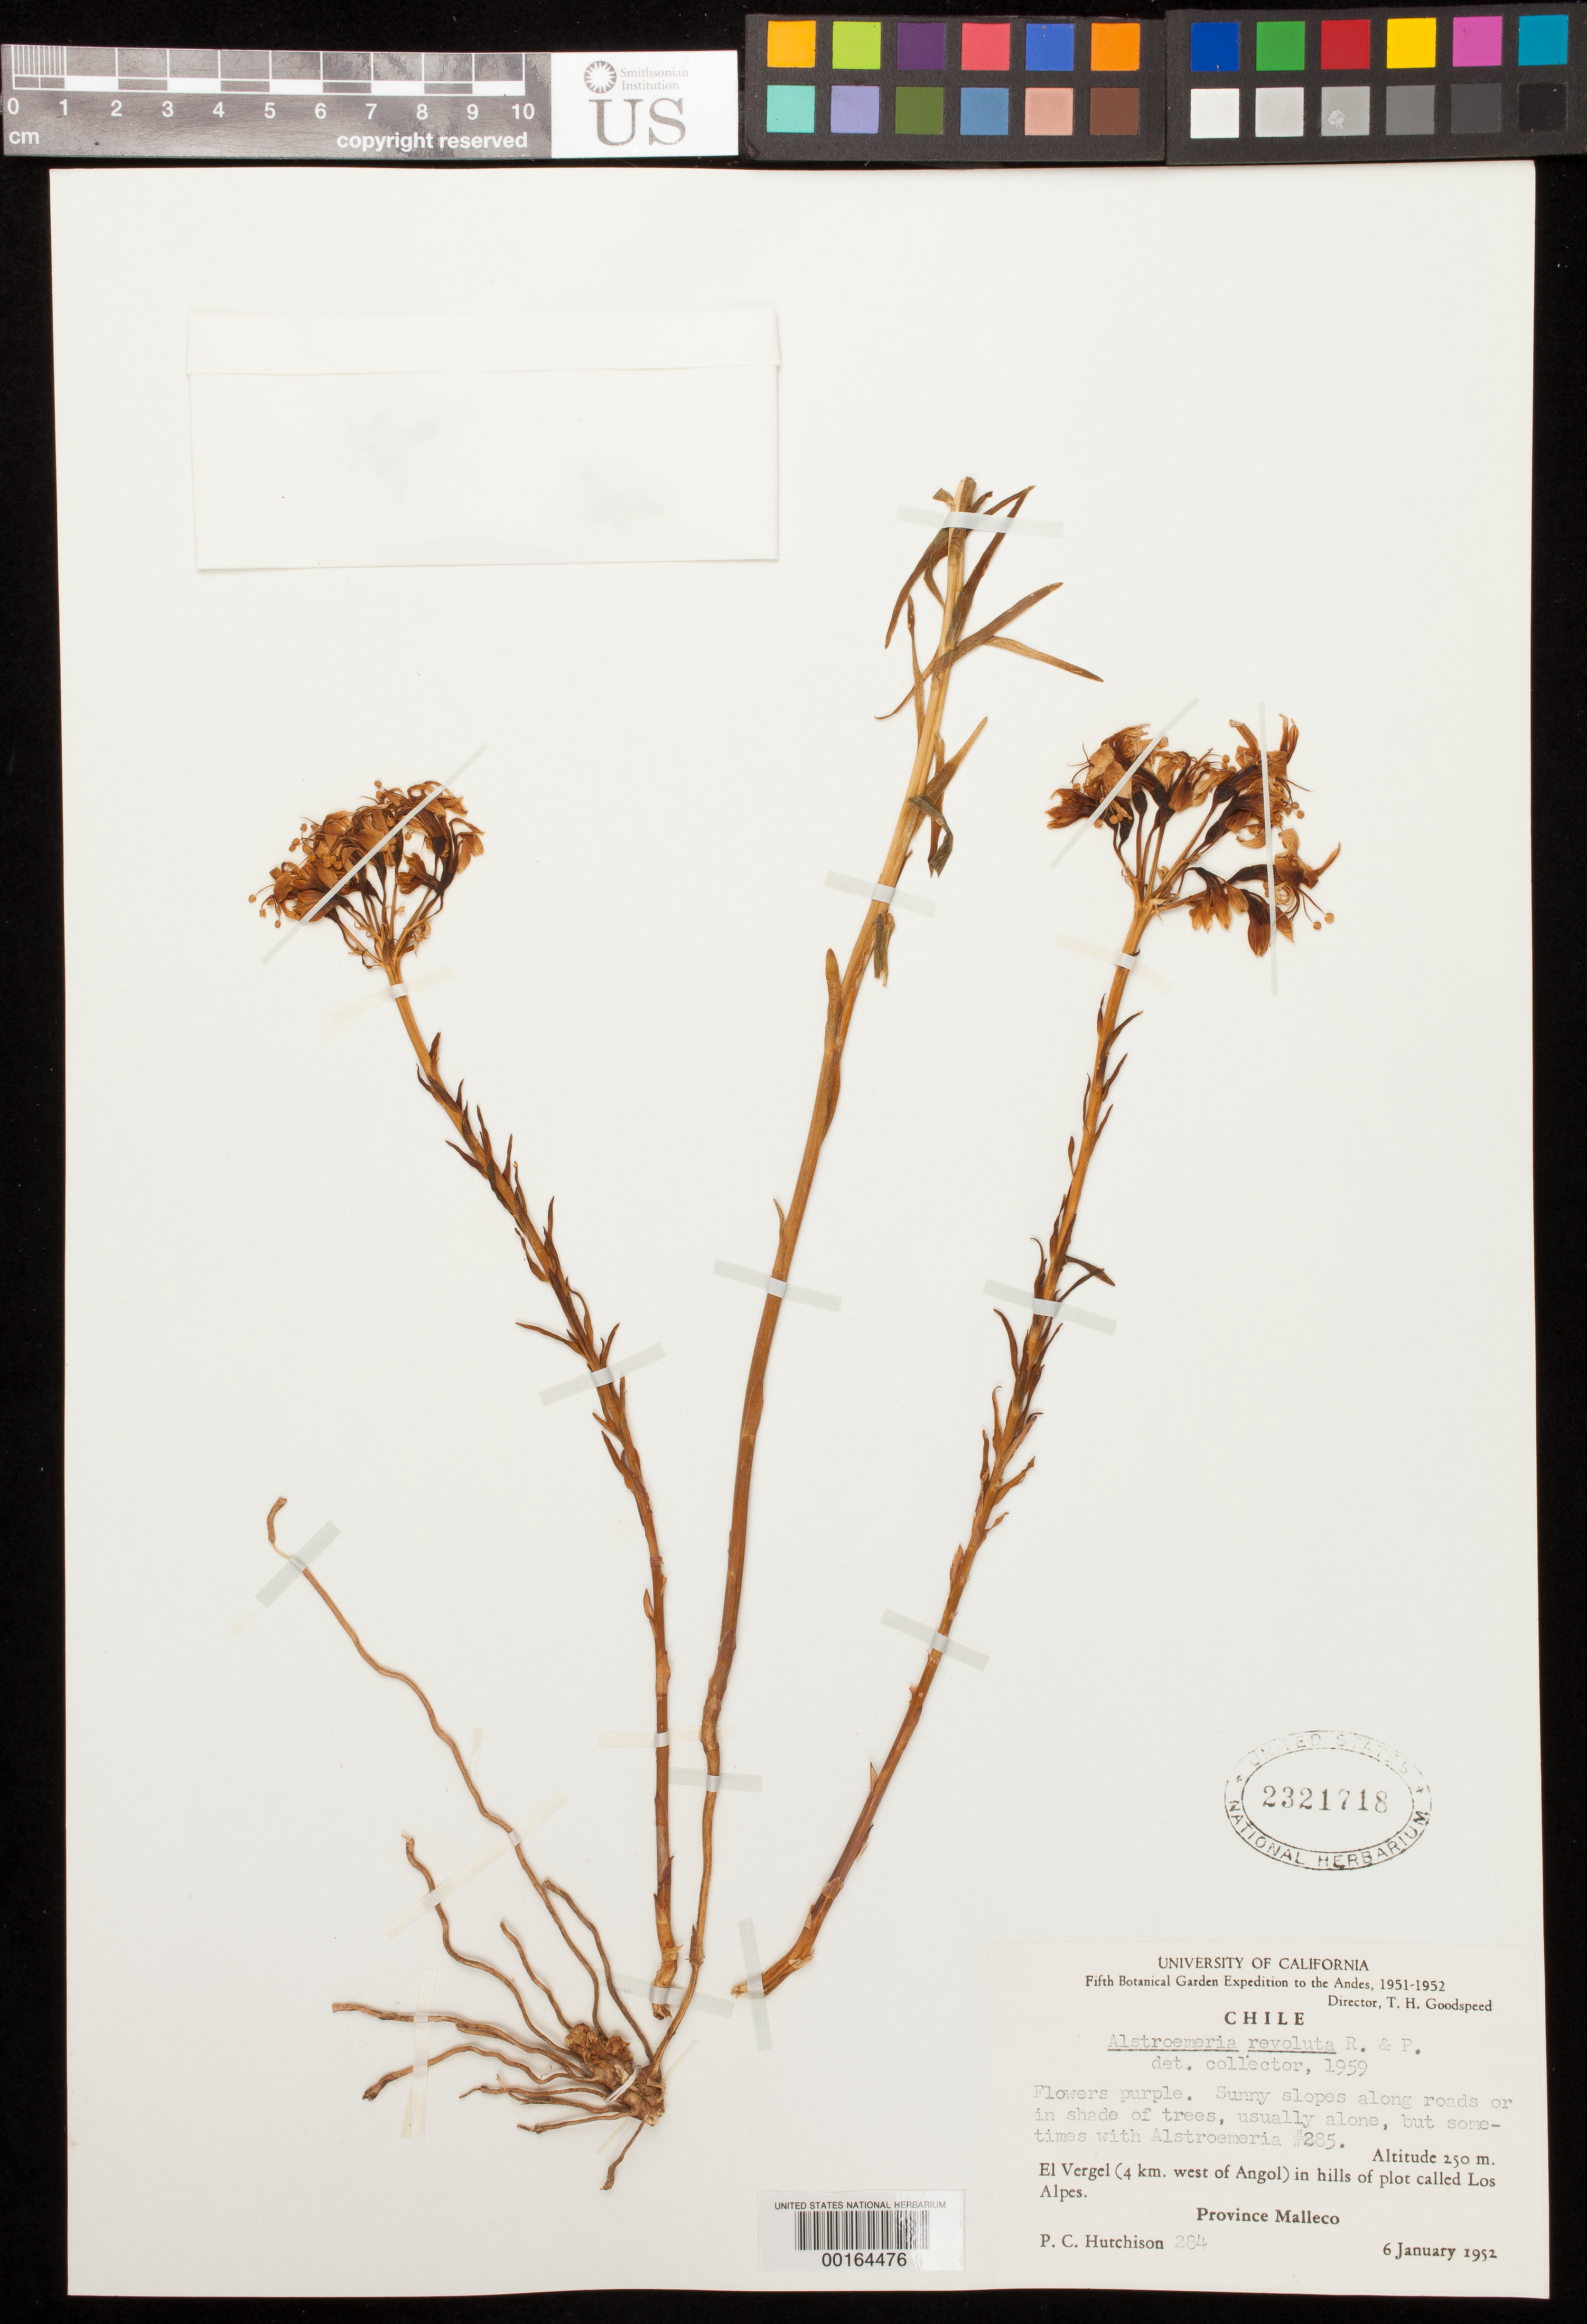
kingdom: Plantae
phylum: Tracheophyta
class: Liliopsida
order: Liliales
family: Alstroemeriaceae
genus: Alstroemeria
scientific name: Alstroemeria revoluta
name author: Ruiz & Pav.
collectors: P. C. Hutchison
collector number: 284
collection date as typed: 06 Jan 1952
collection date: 1952-01-06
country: Chile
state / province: Araucanía (IX)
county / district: Malleco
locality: El vergel (4 km w of angol) in hills of plot called los alpes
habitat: Sunny slopes along roads or in the shade of trees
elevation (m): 250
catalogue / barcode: US 2321718